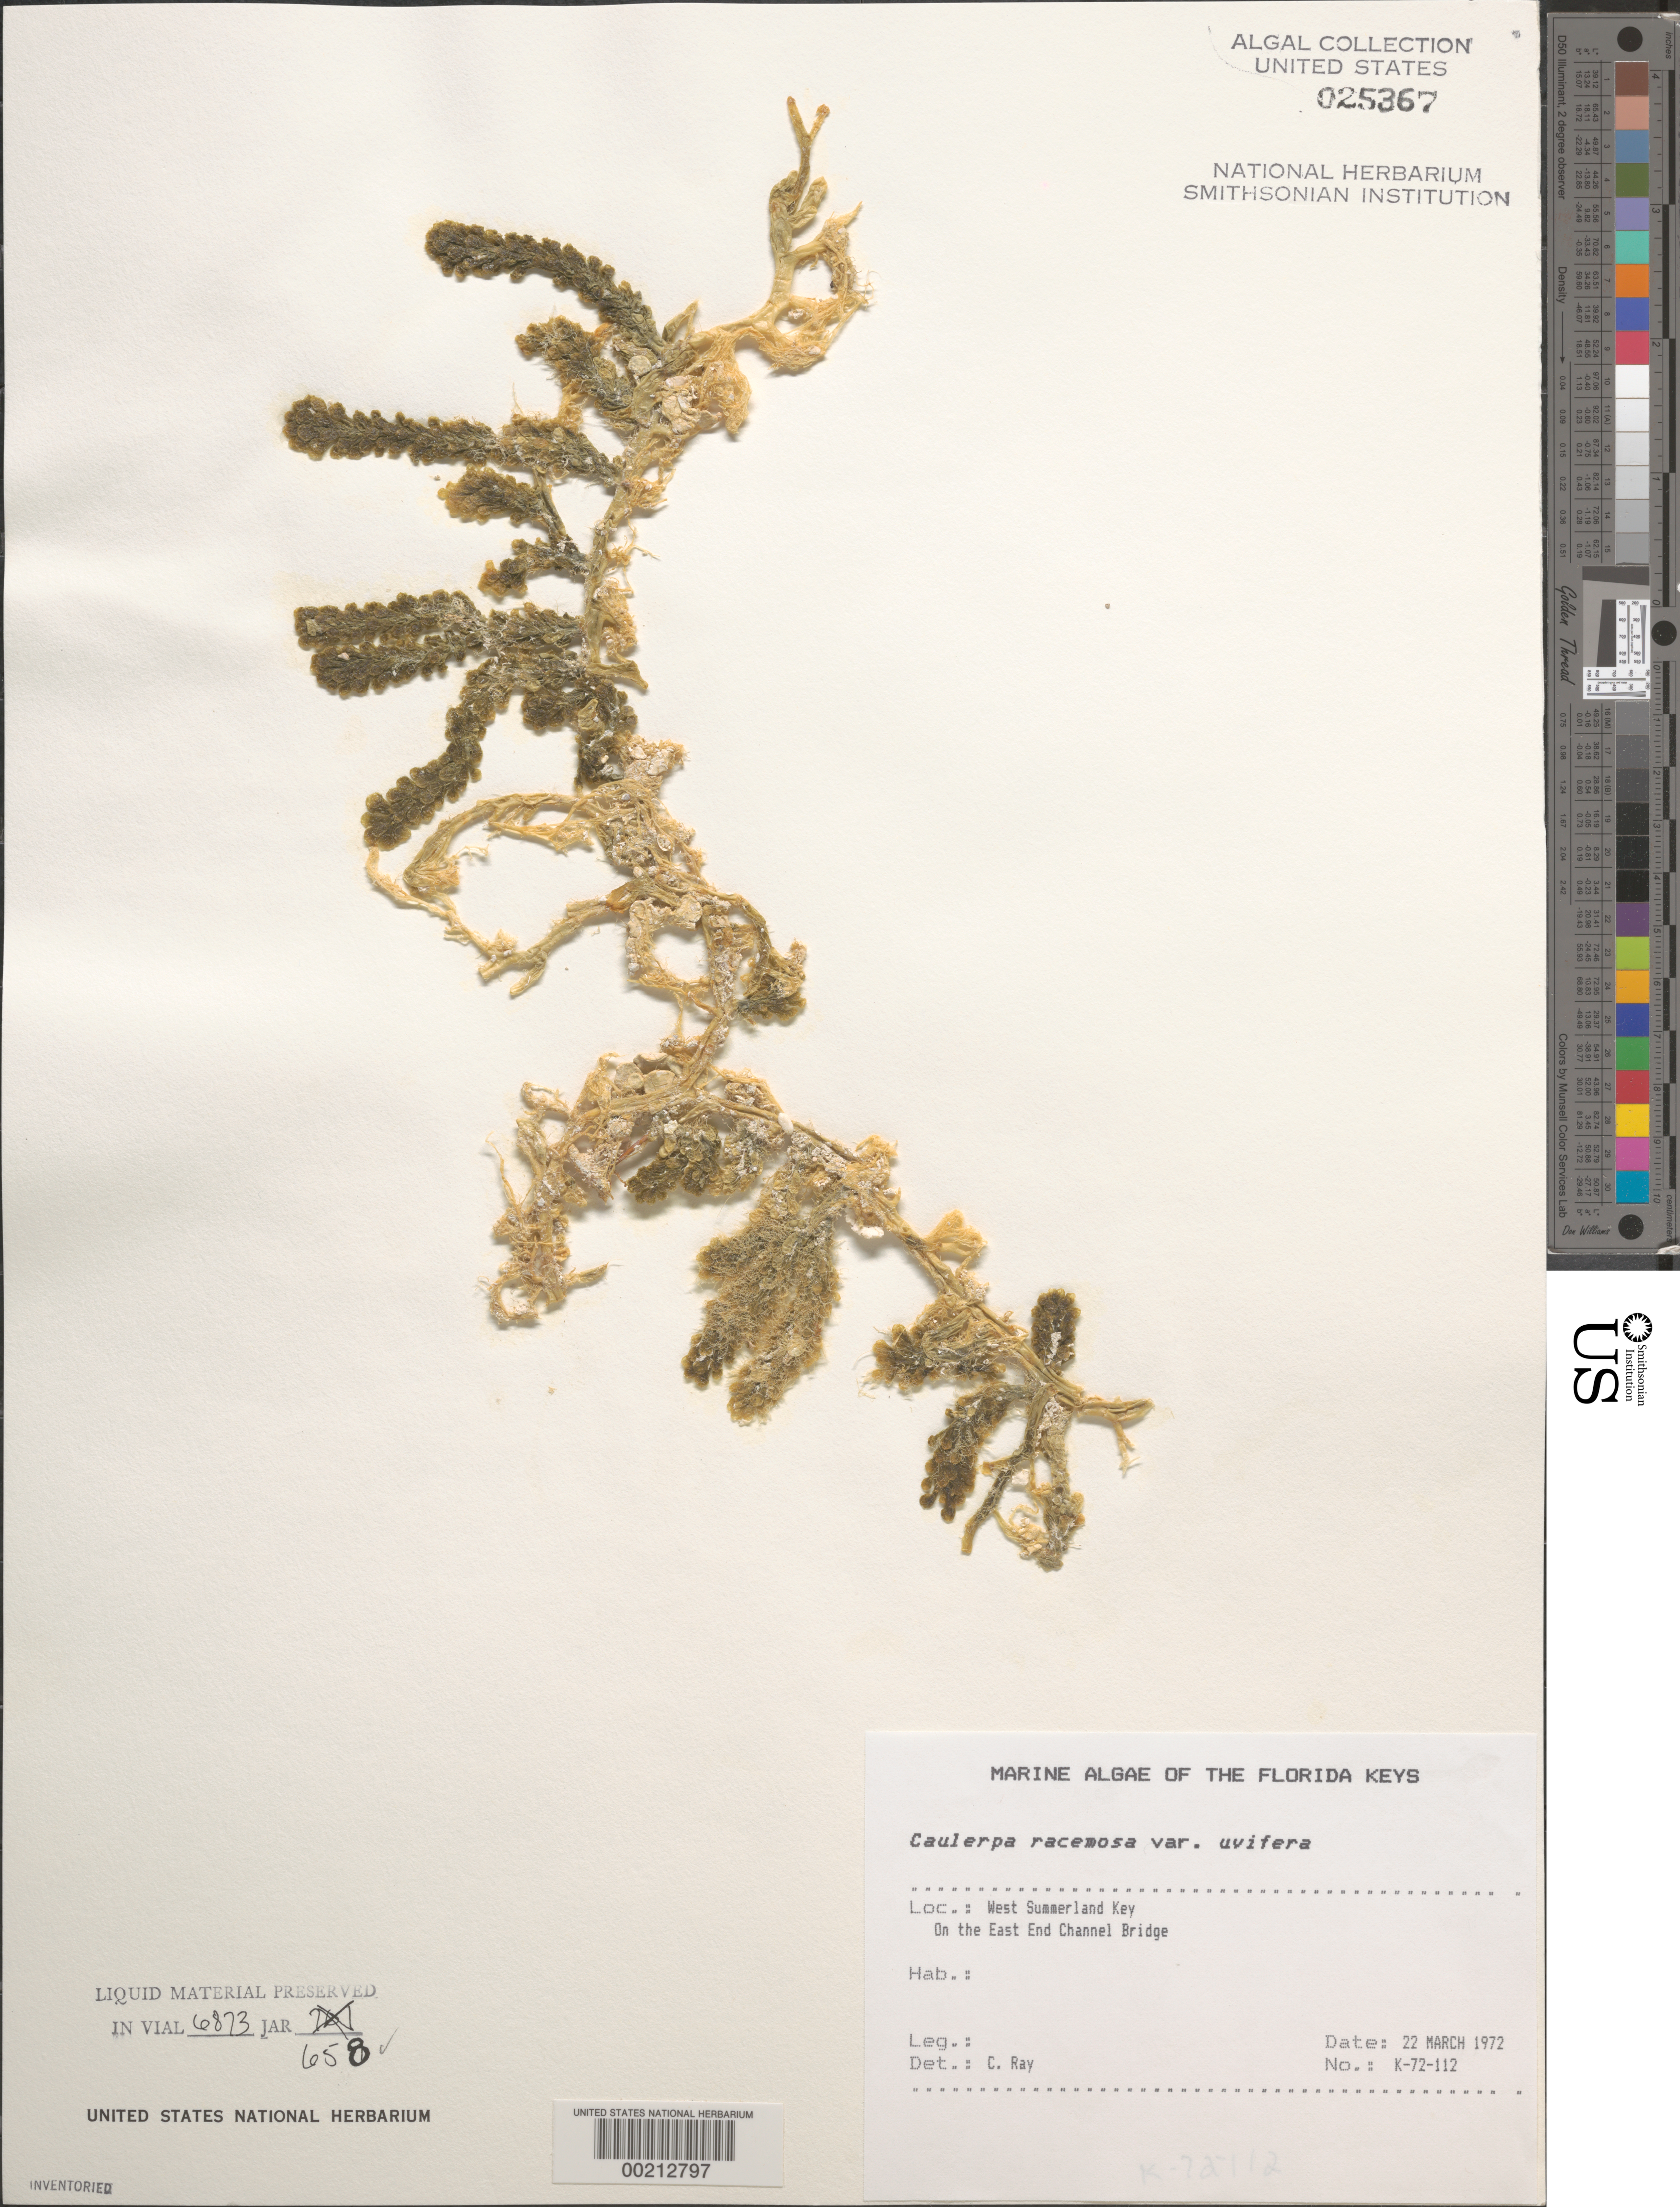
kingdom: Plantae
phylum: Chlorophyta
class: Ulvophyceae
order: Bryopsidales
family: Caulerpaceae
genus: Caulerpa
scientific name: Caulerpa racemosa var. uvifera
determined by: Ray, C.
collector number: K-72-112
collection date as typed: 22 Mar 1972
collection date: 1972-03-22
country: United States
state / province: Florida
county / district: Monroe County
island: West Summerland Key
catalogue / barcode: US 25367